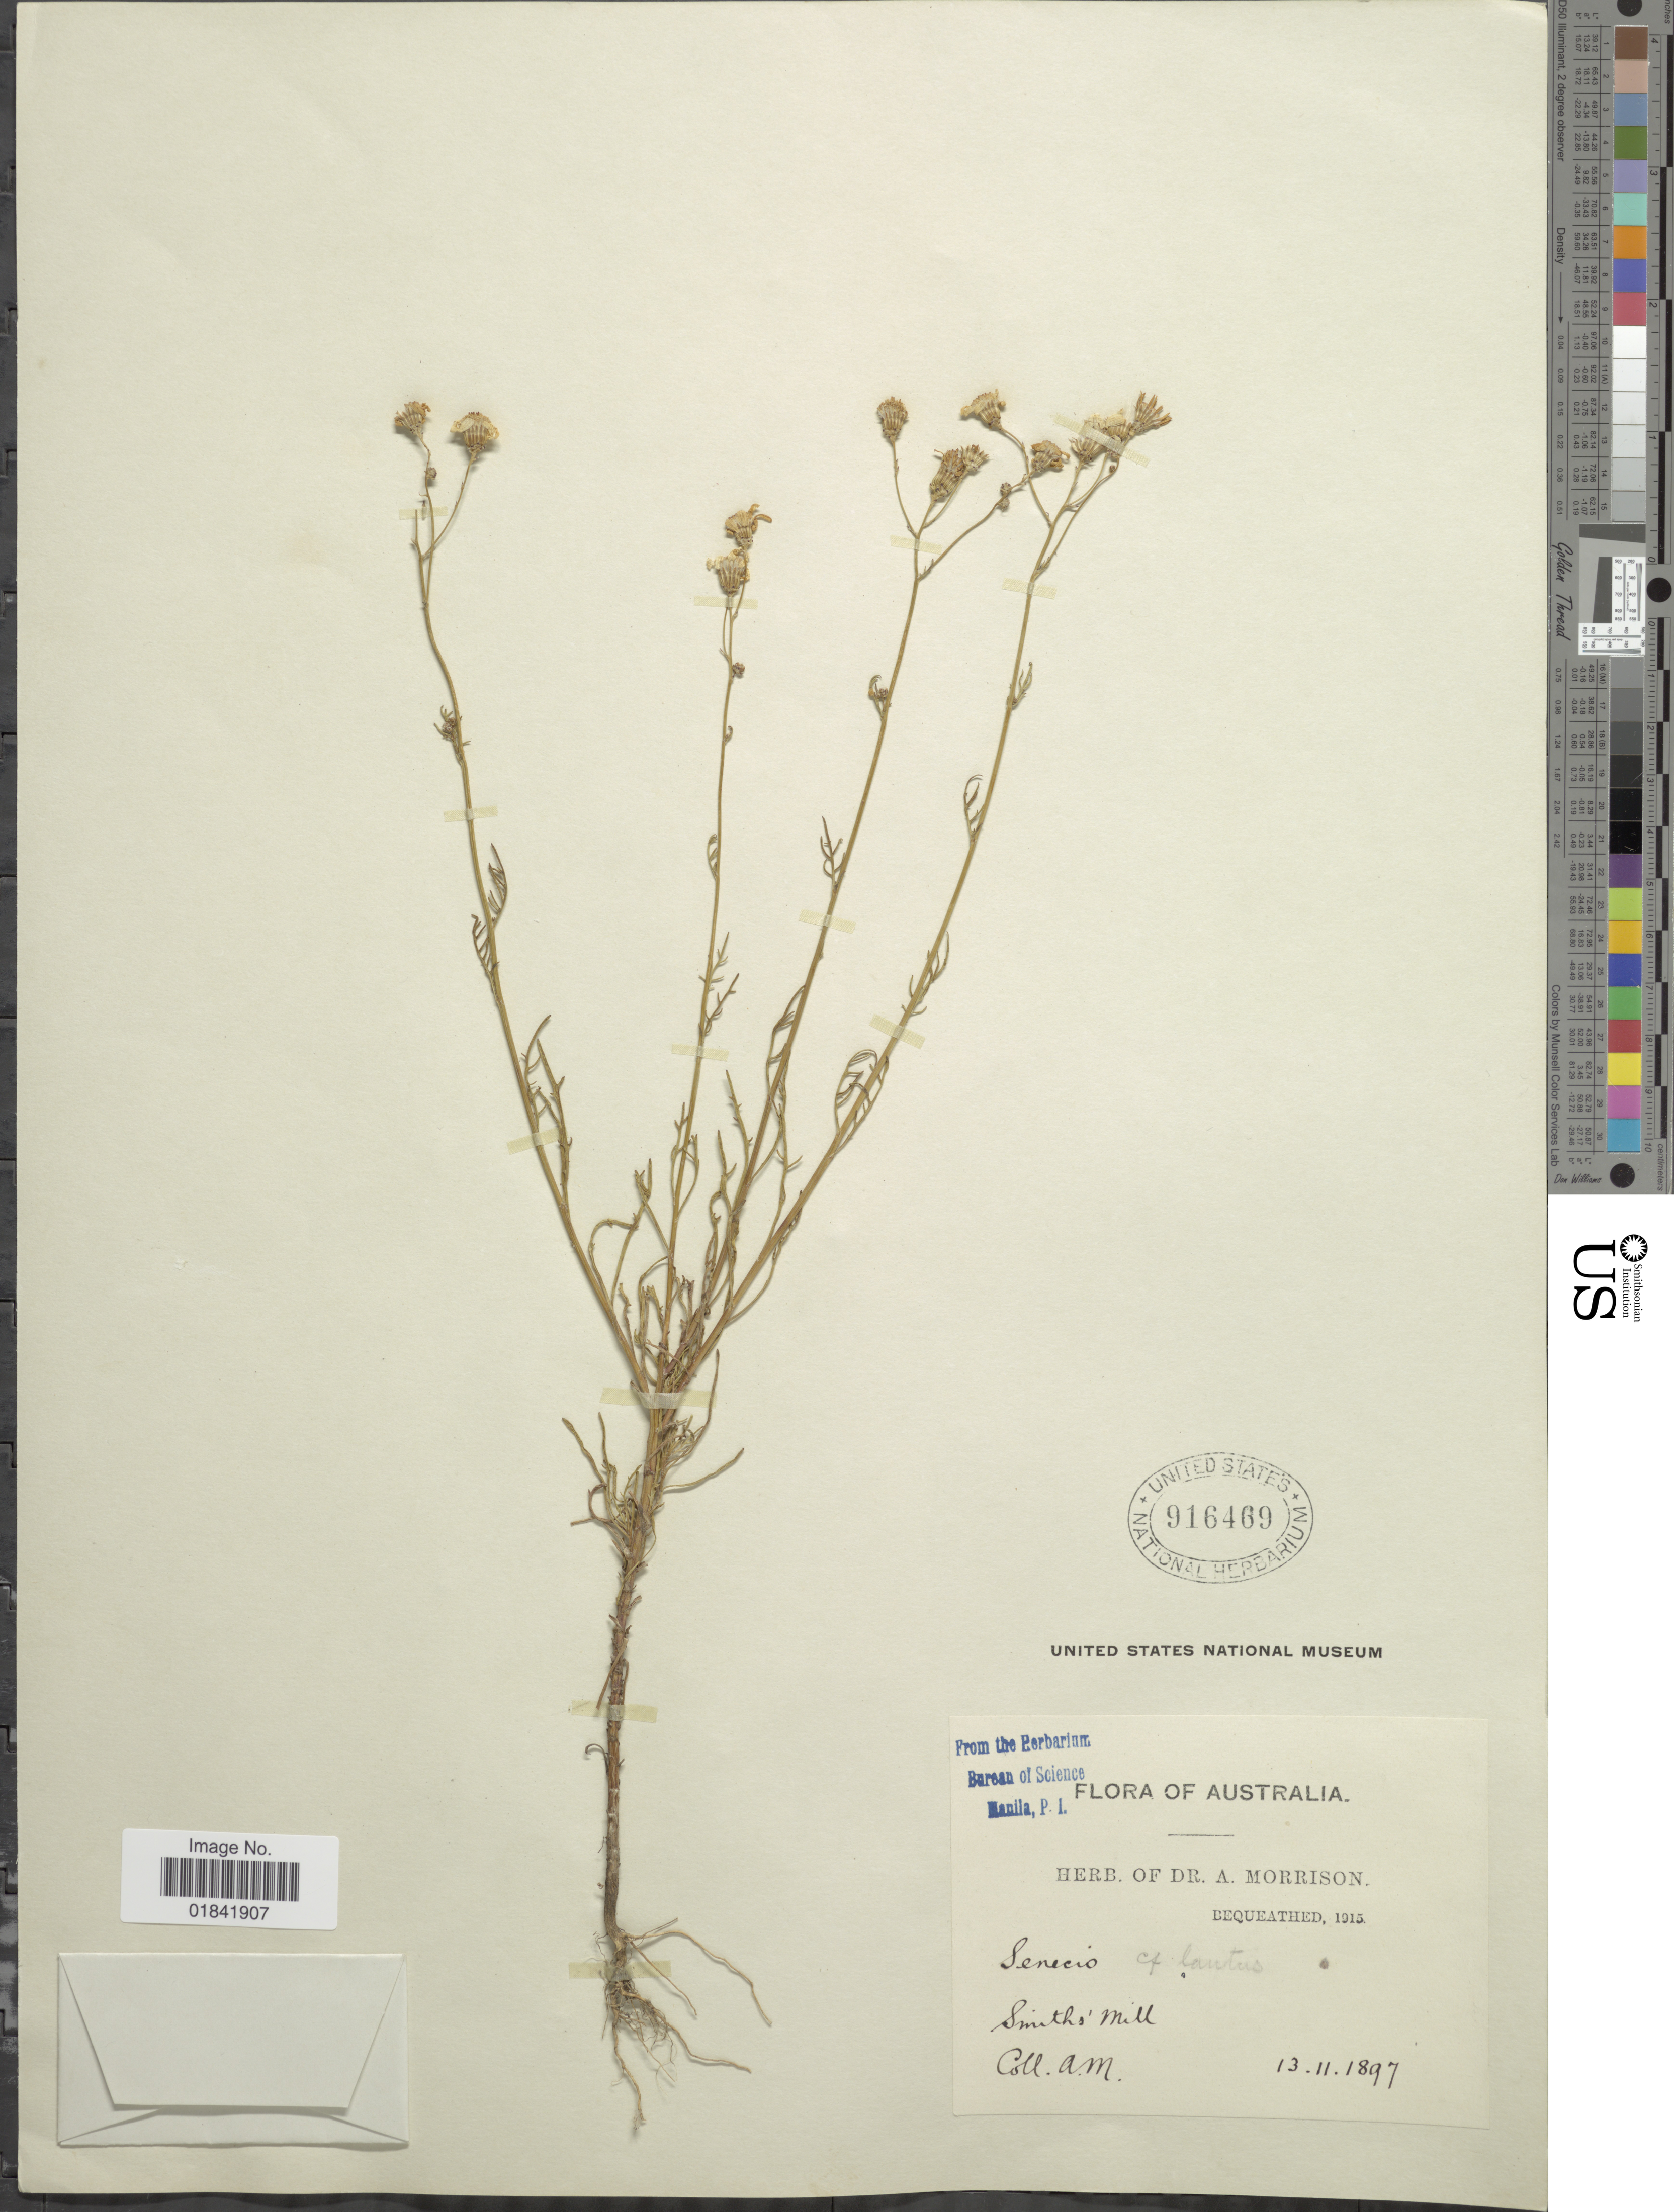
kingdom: Plantae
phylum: Tracheophyta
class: Magnoliopsida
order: Asterales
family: Asteraceae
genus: Senecio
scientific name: Senecio lautus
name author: Sol. ex G. Forst.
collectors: A. Morrison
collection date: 1897-11-12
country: Australia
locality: Smith's Mill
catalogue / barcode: US 916469